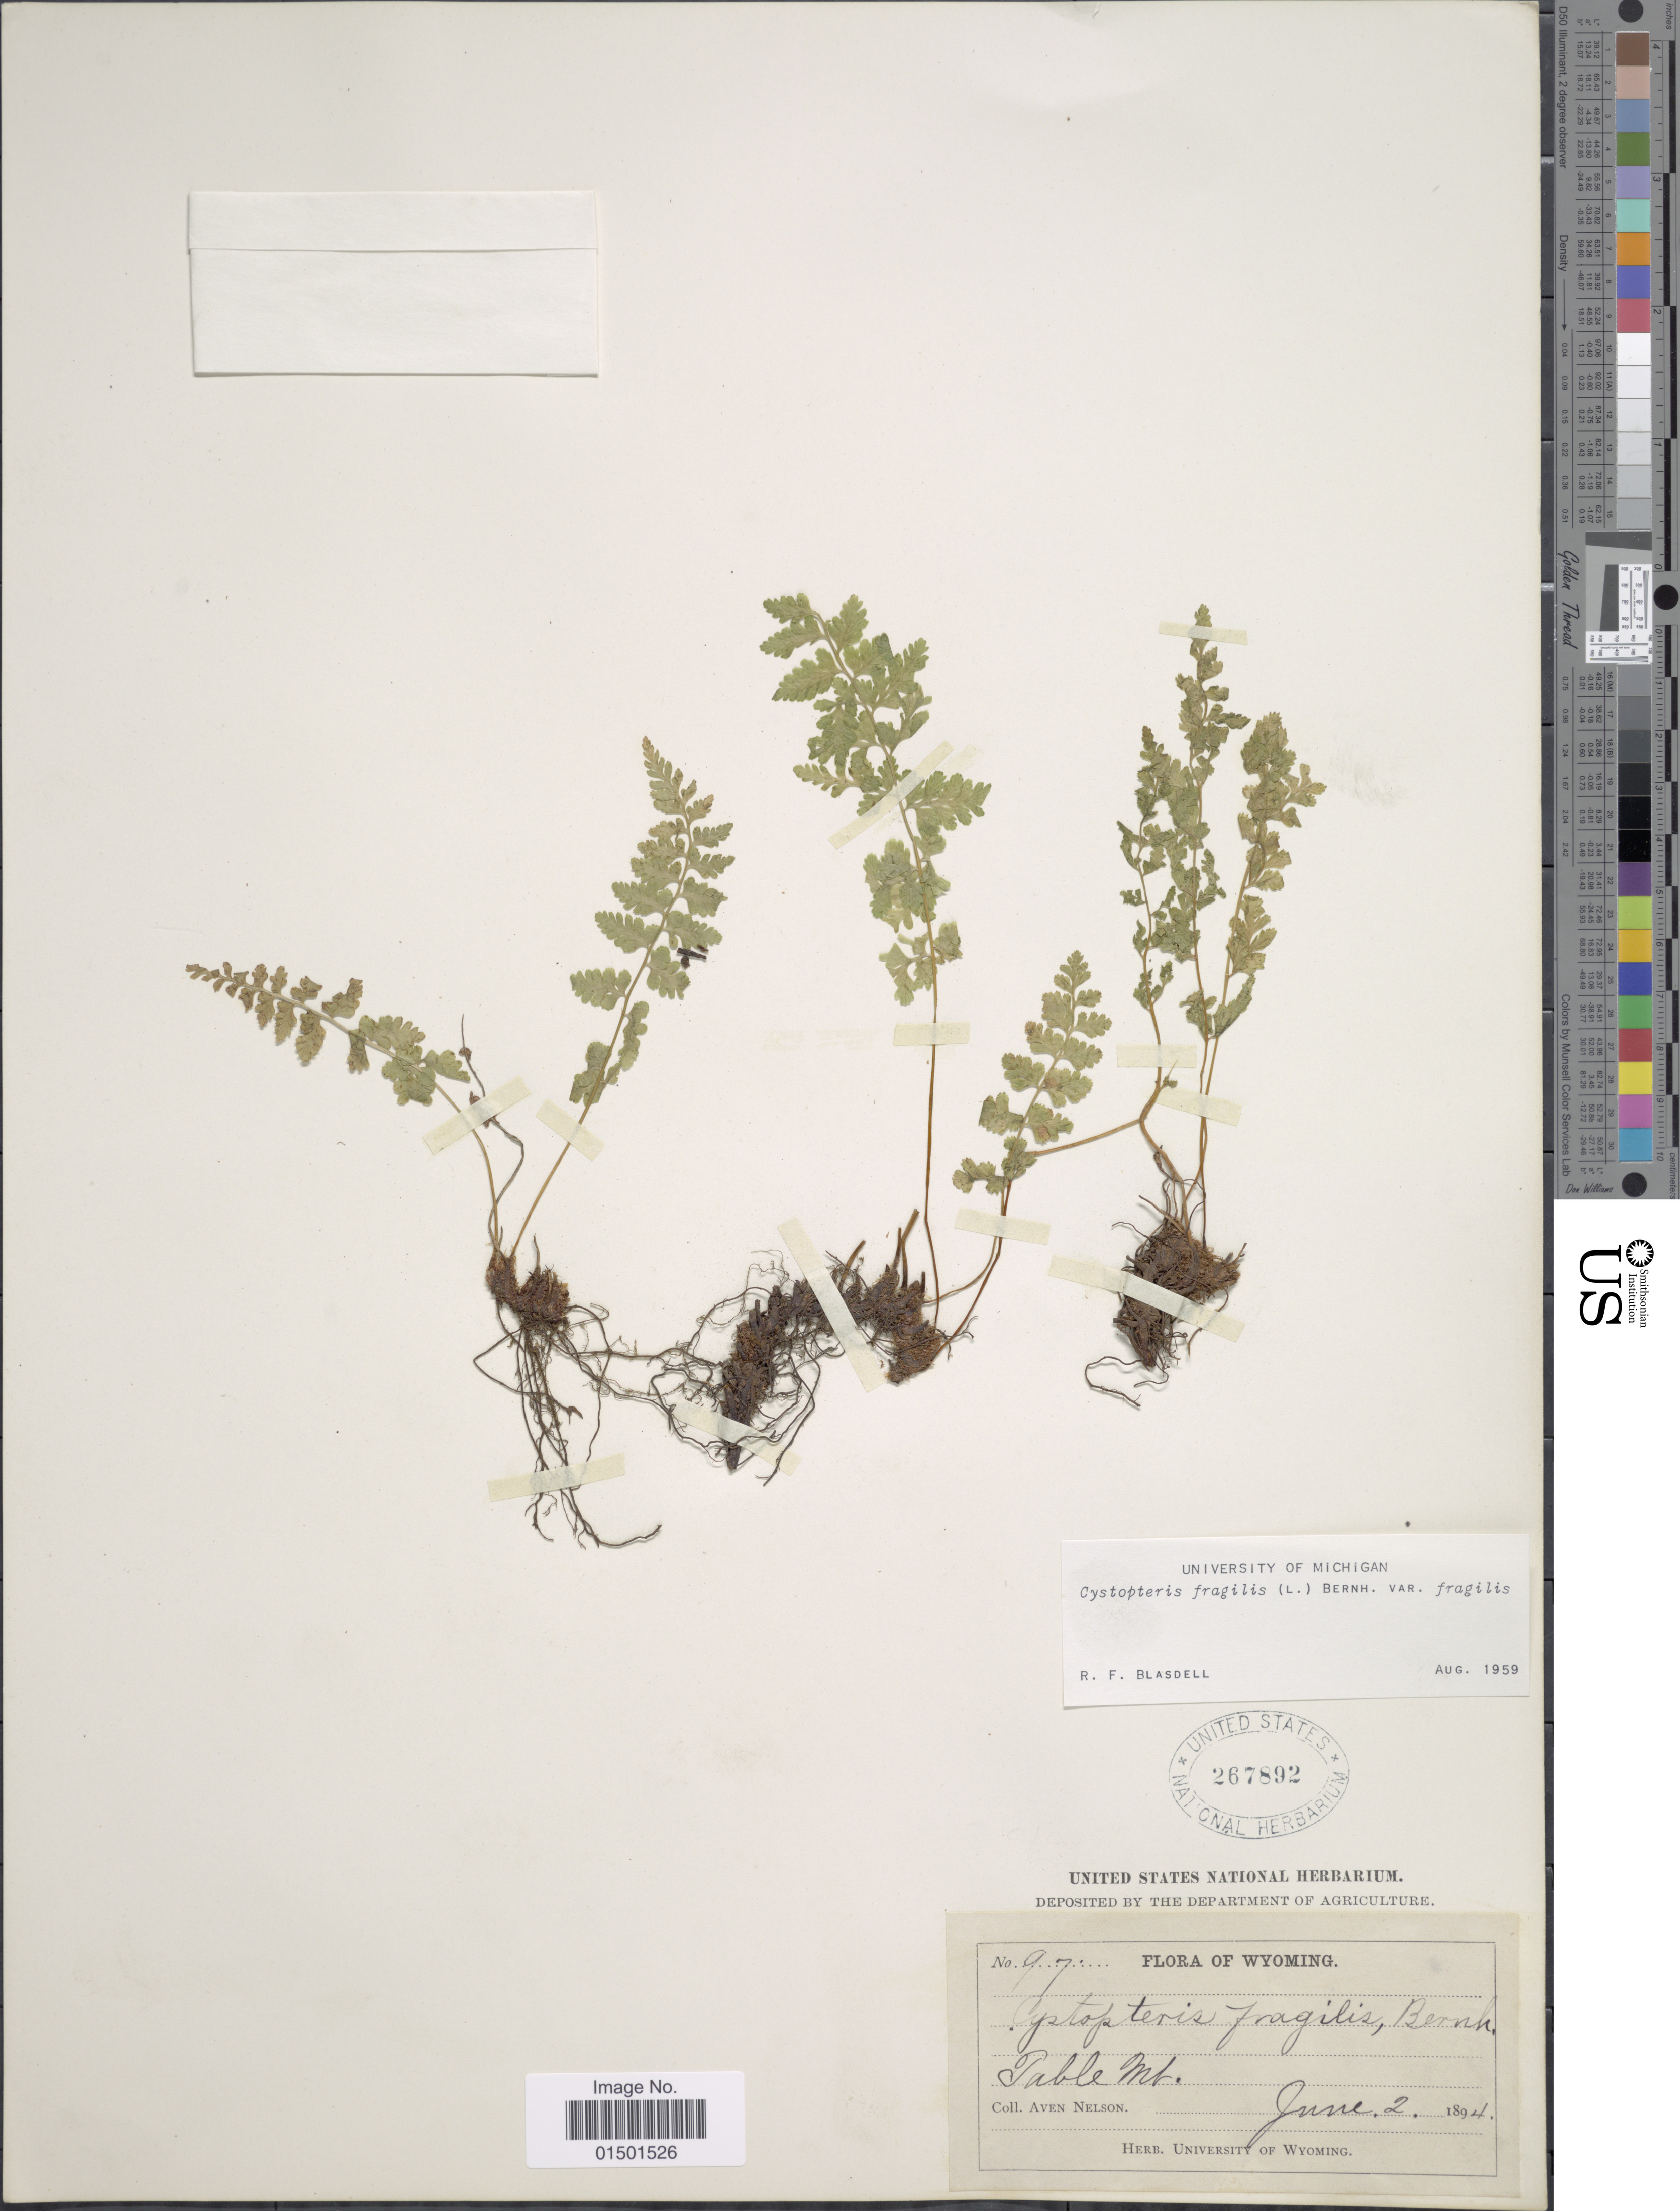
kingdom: Plantae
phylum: Tracheophyta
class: Polypodiopsida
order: Polypodiales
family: Cystopteridaceae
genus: Cystopteris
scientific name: Cystopteris fragilis var. fragilis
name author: (L.) Bernh.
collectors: A. Nelson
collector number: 97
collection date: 1894-06-02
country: United States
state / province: Wyoming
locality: Table Mt.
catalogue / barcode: US 267892